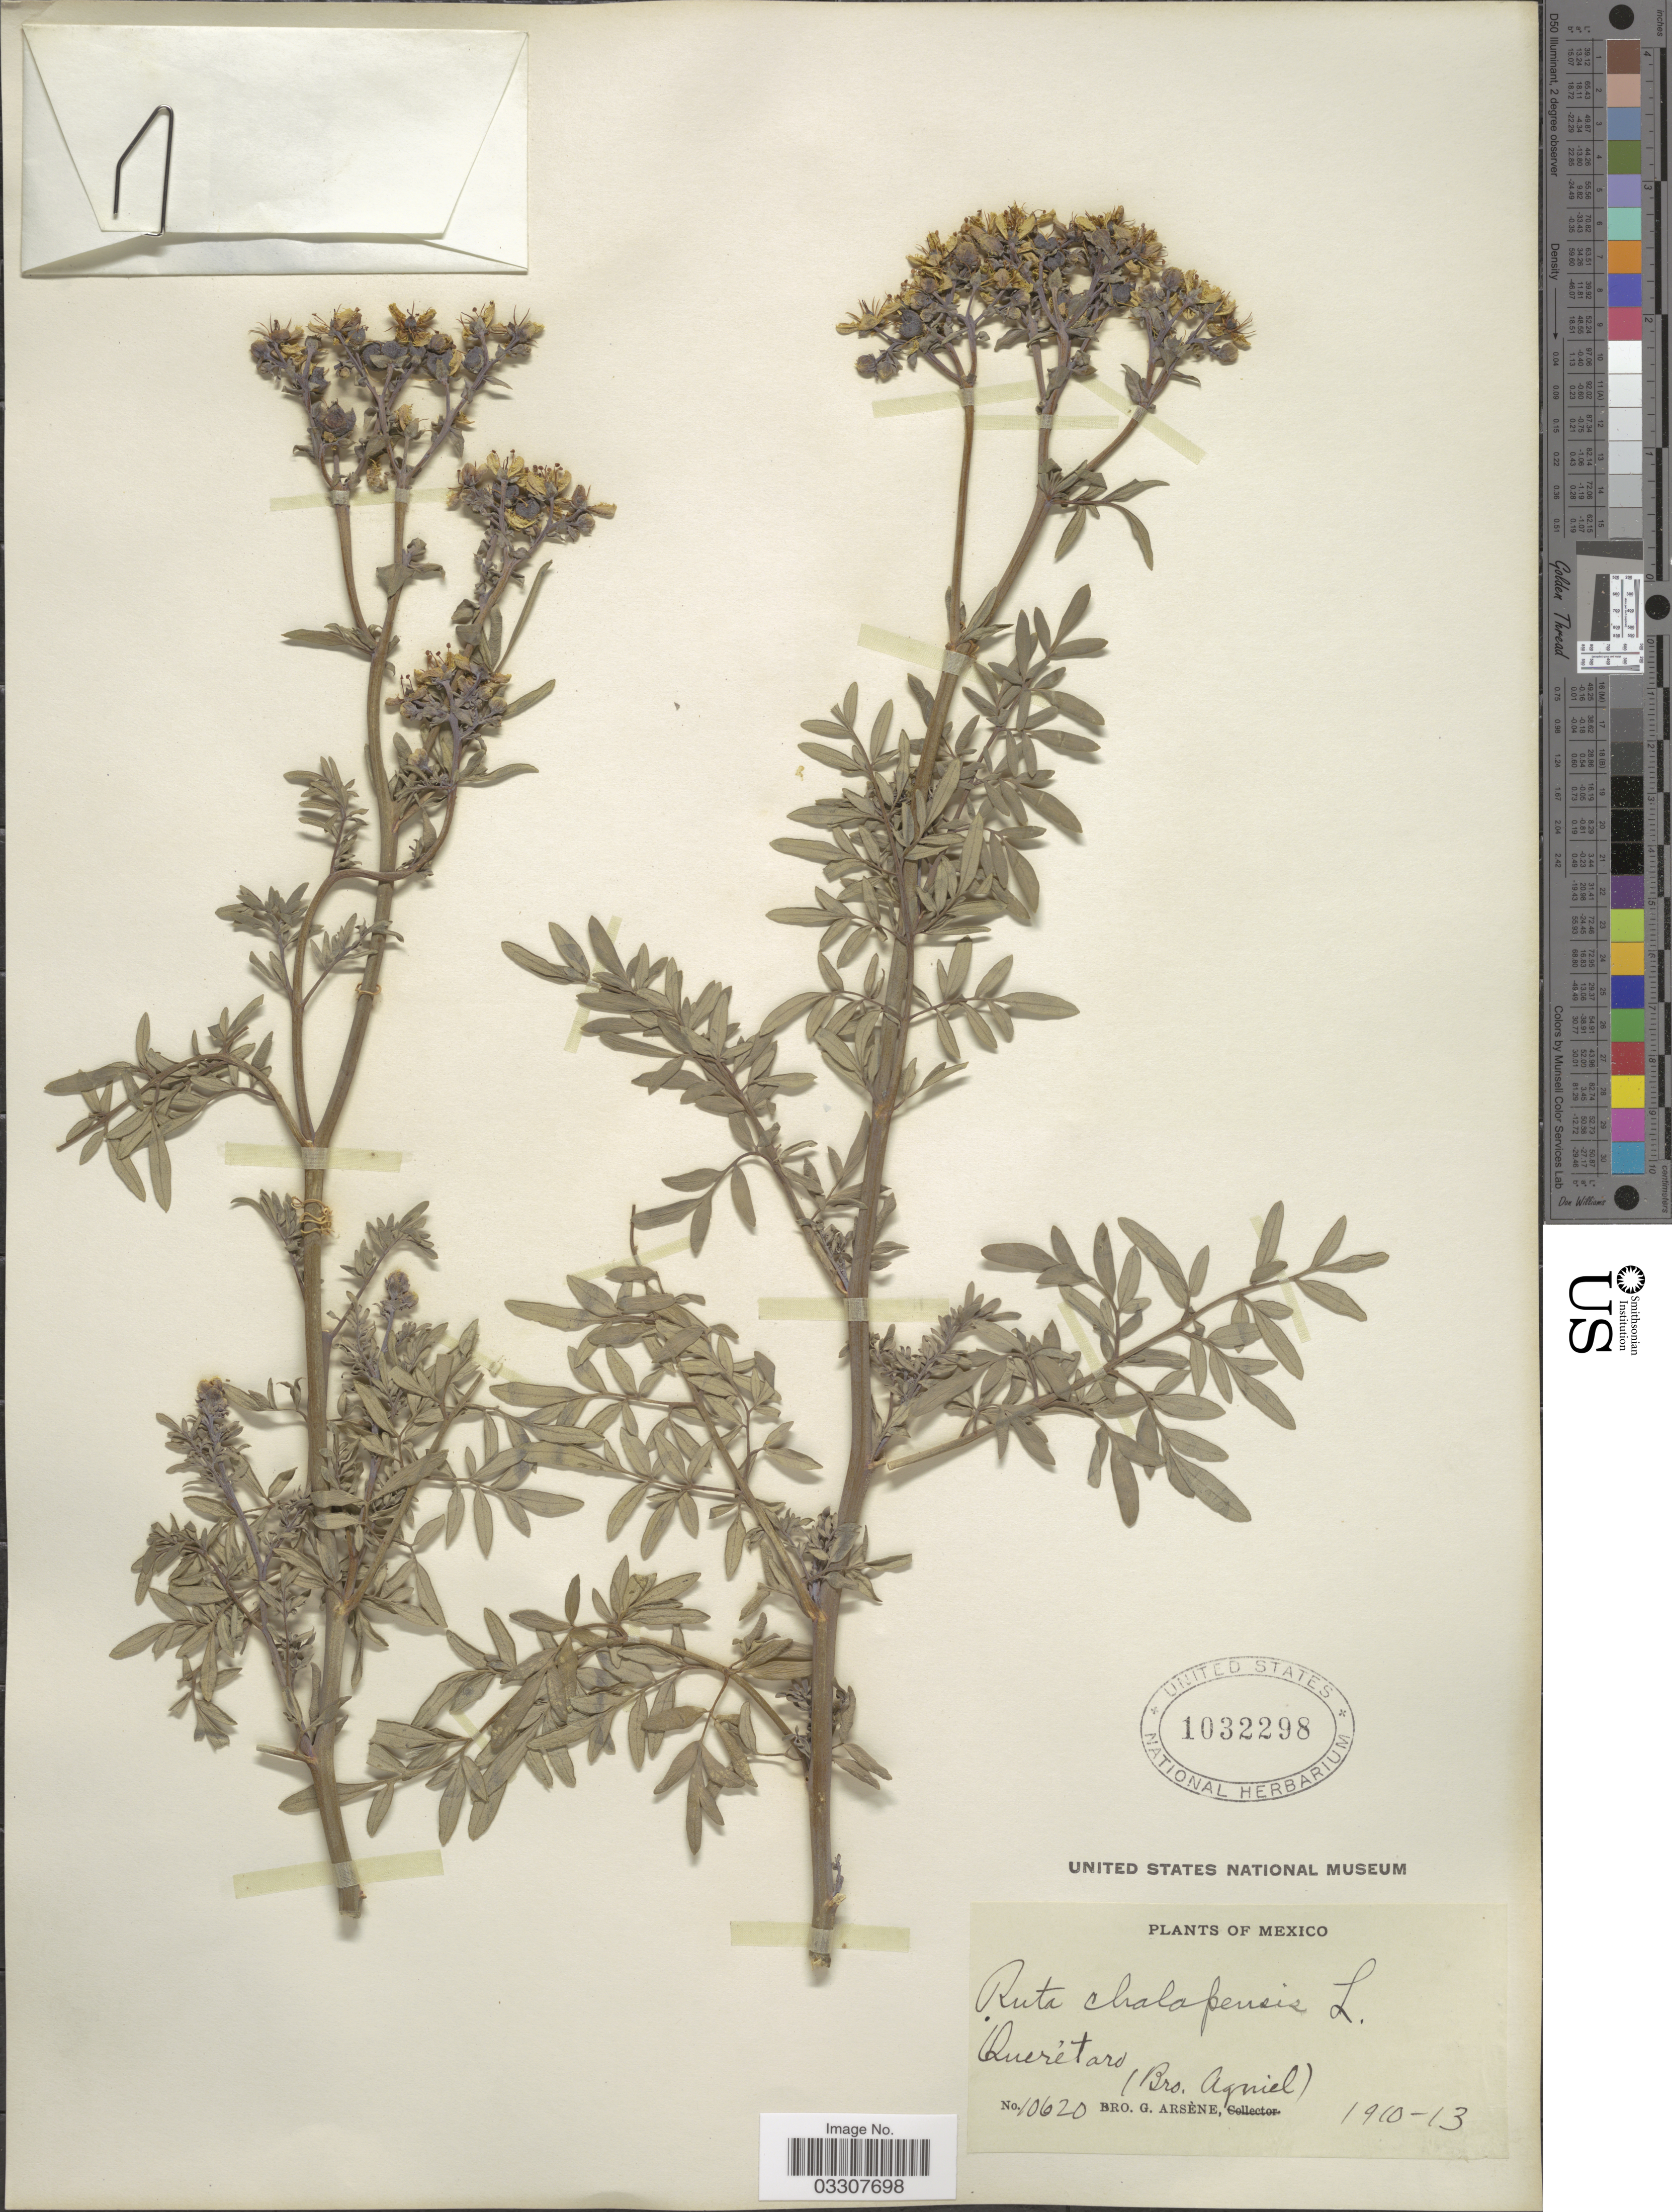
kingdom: Plantae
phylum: Tracheophyta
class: Magnoliopsida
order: Sapindales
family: Rutaceae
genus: Ruta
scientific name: Ruta chalepensis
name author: L.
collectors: Bro. G. Arsène & Bro. Agniel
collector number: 10620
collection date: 1910/1913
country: Mexico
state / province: Querétaro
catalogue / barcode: US 1032298